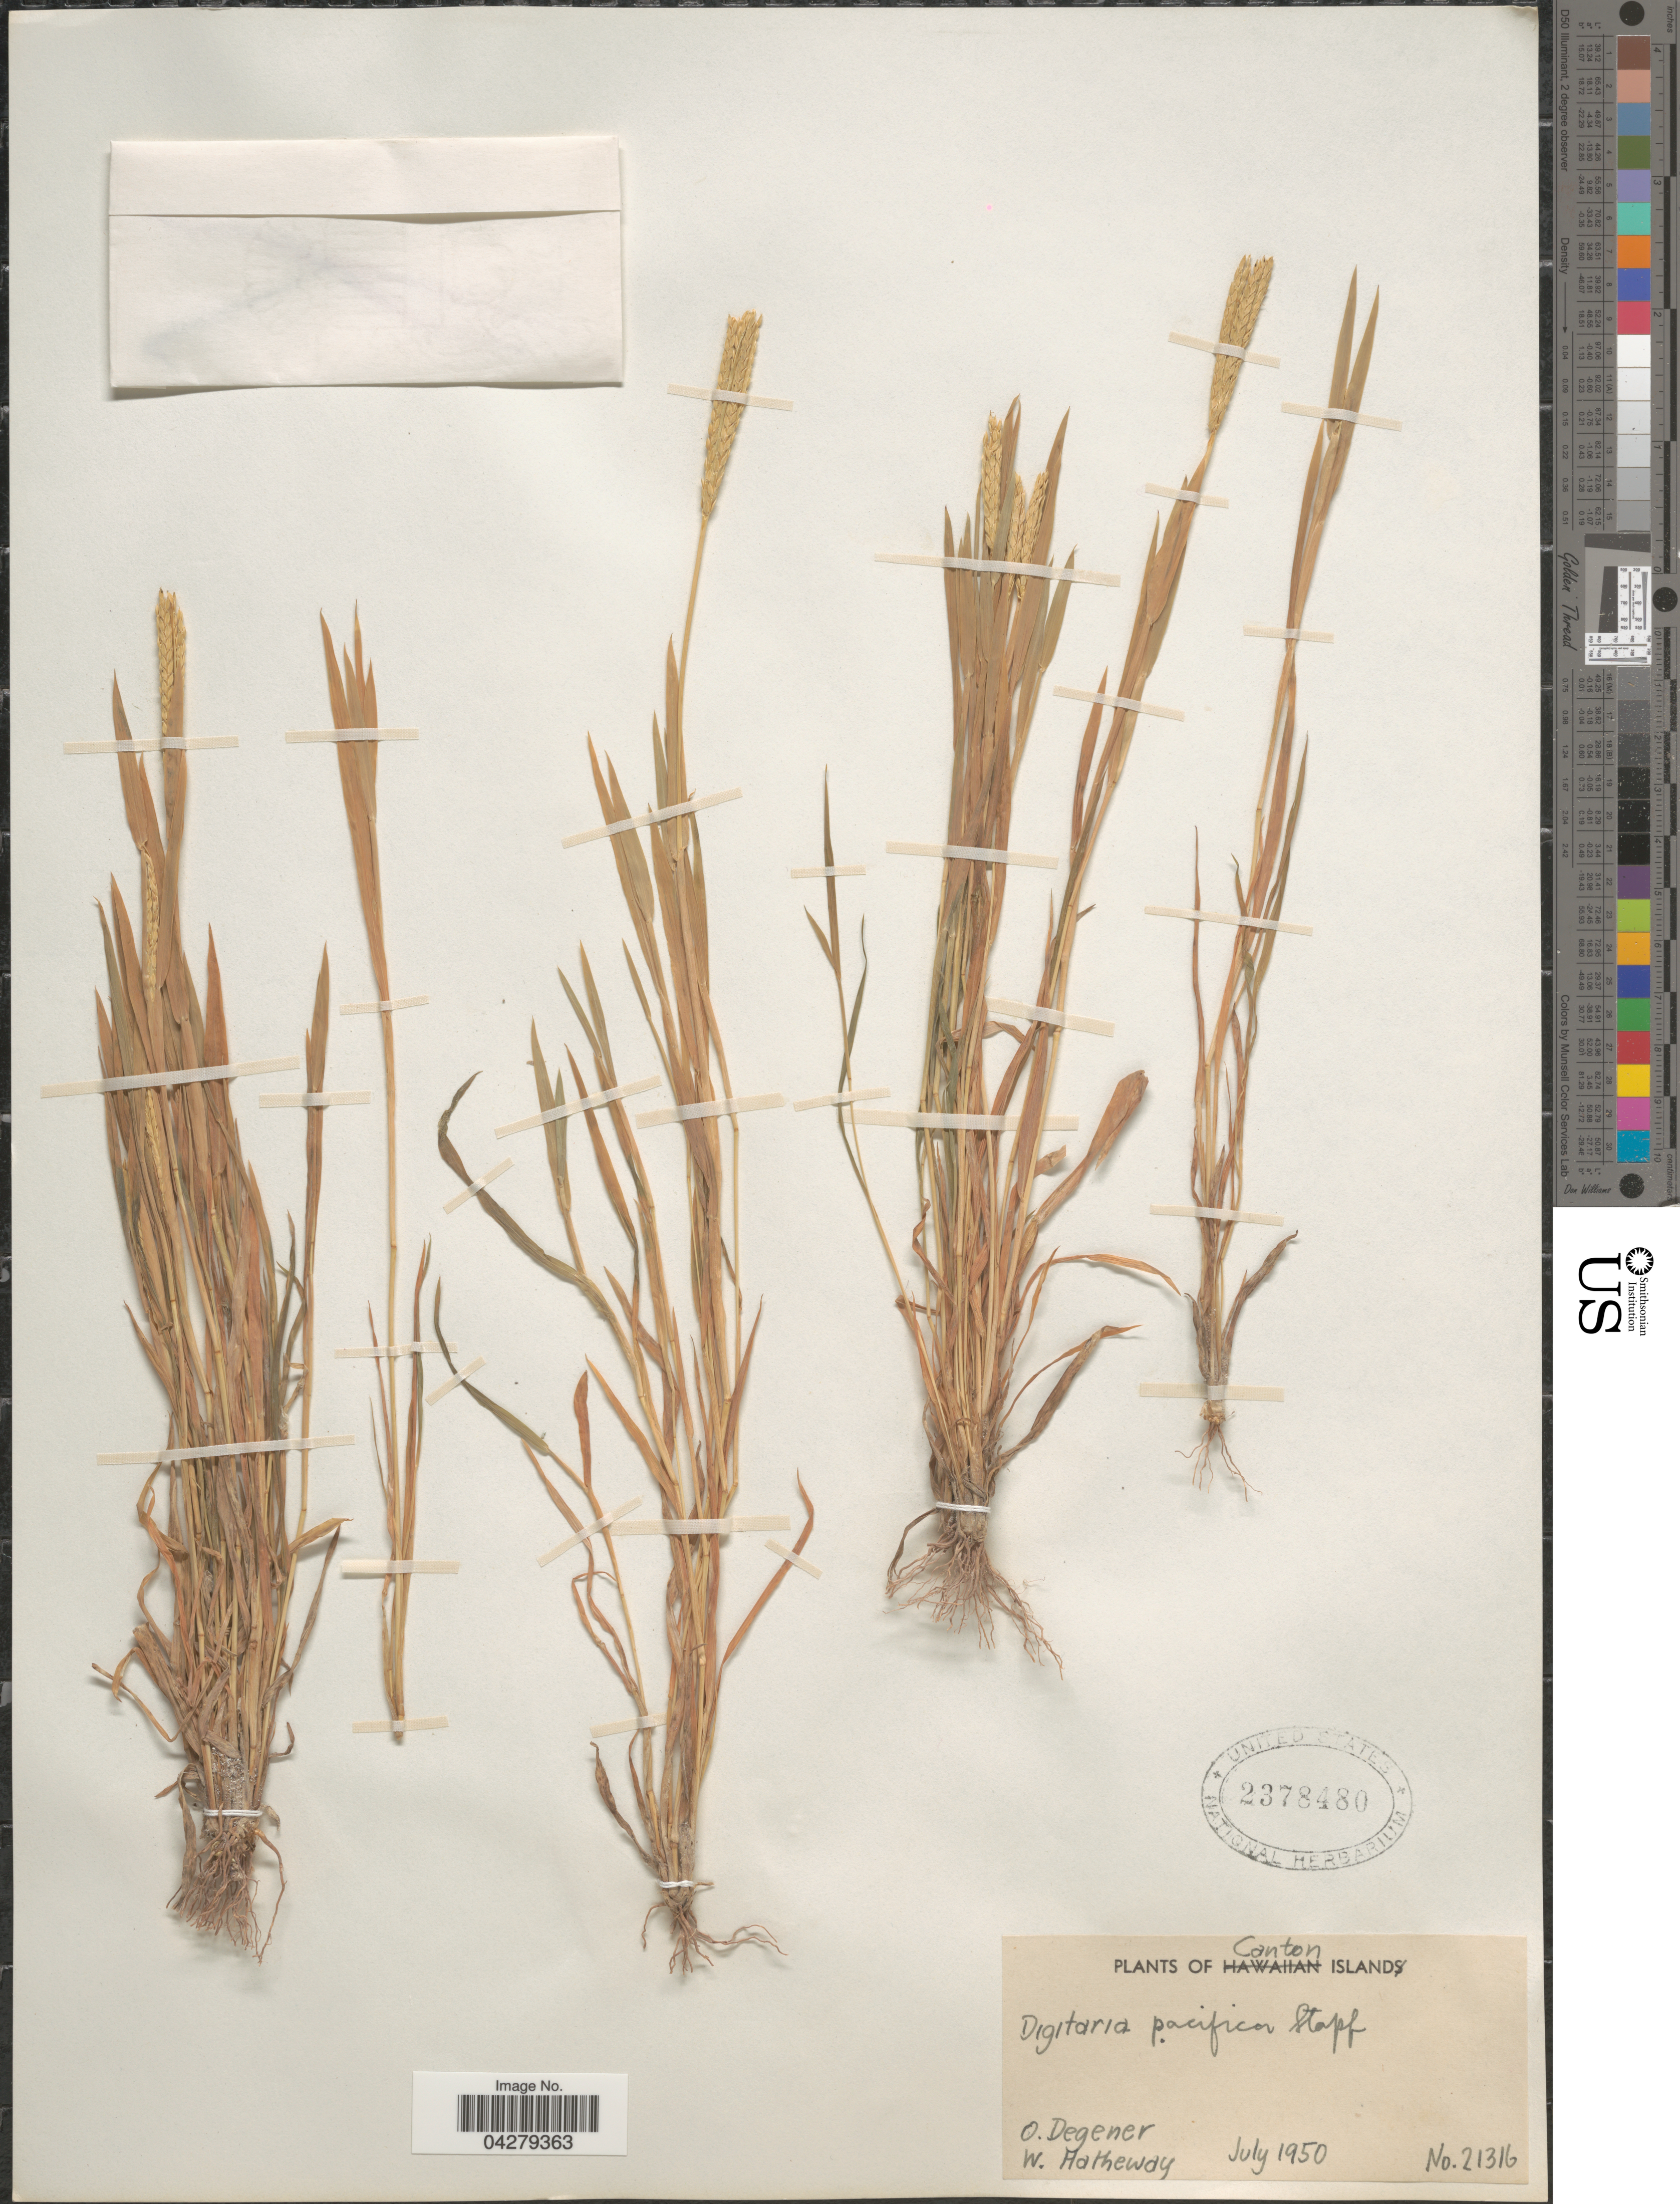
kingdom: Plantae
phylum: Tracheophyta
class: Liliopsida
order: Poales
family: Poaceae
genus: Digitaria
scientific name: Digitaria sp.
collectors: O. Degener & W. Hatheway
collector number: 21316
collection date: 1950-07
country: Kiribati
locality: Canton Island.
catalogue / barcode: US 2378480